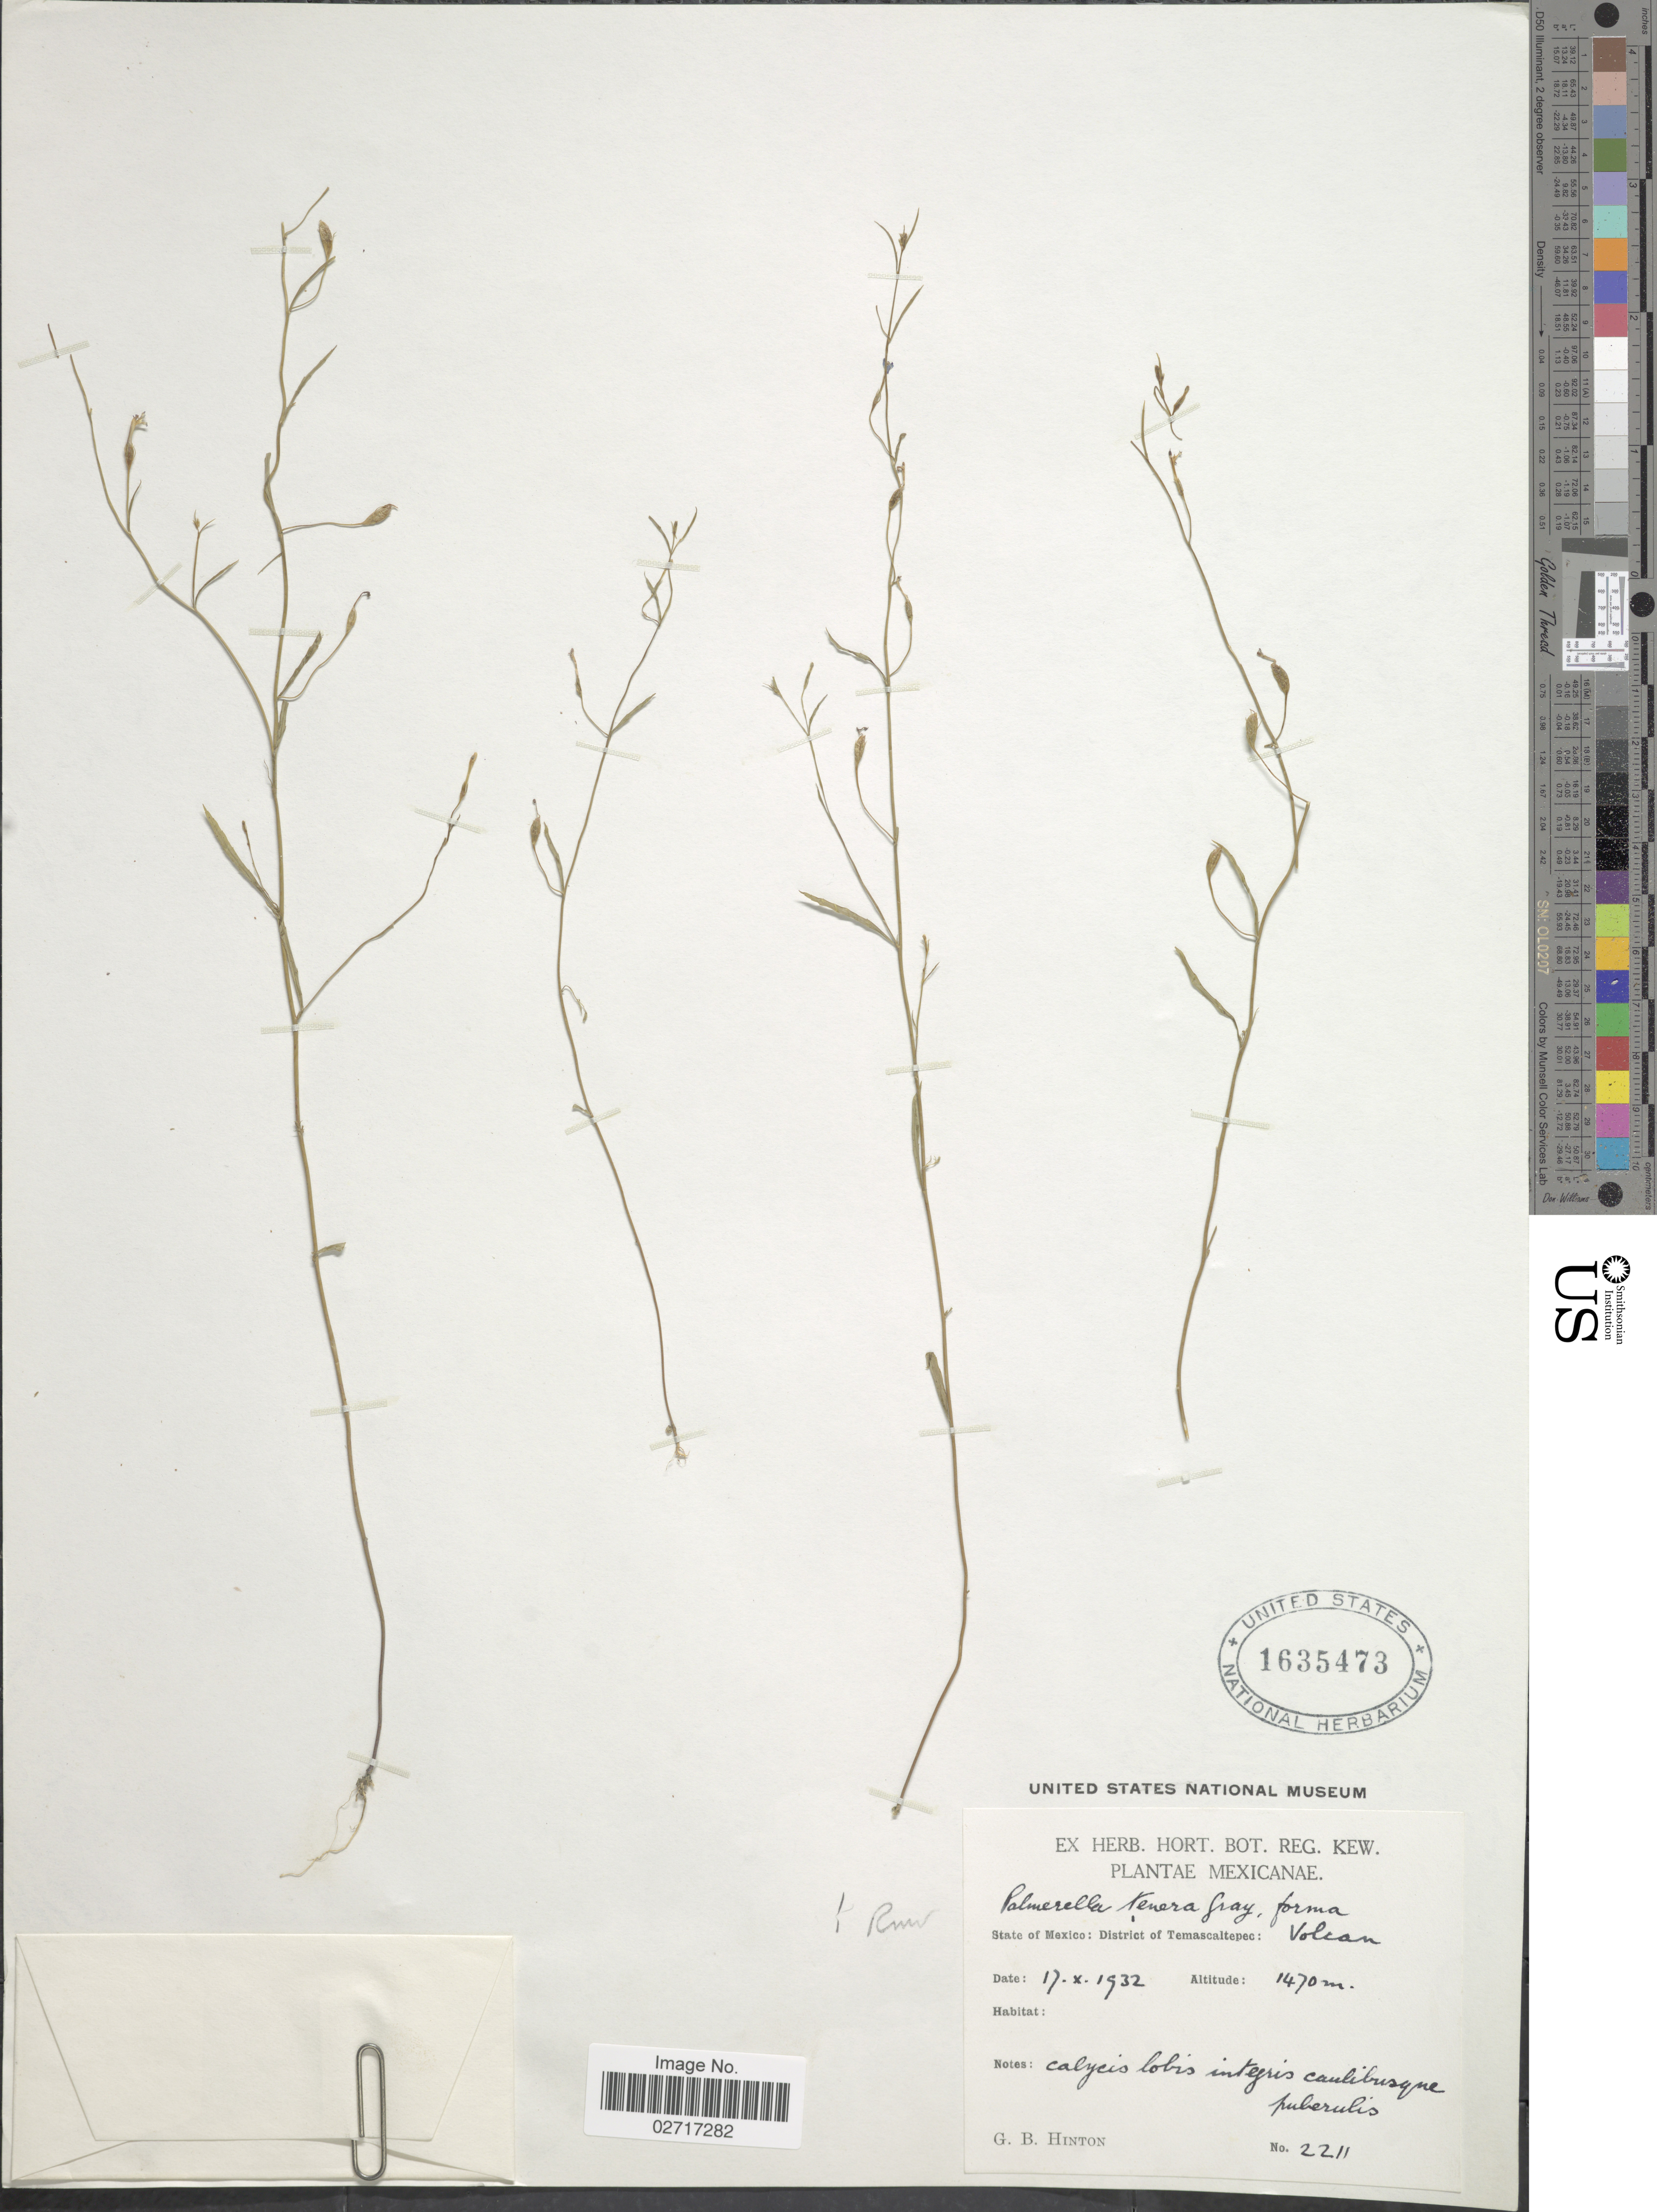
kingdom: Plantae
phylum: Tracheophyta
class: Magnoliopsida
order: Asterales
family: Campanulaceae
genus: Diastatea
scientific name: Diastatea tenera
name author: (A. Gray) McVaugh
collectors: G. B. Hinton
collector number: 2211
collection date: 1932-10-17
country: Mexico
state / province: México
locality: District Temascaltepec: Volcan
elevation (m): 1470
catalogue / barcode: US 1635473